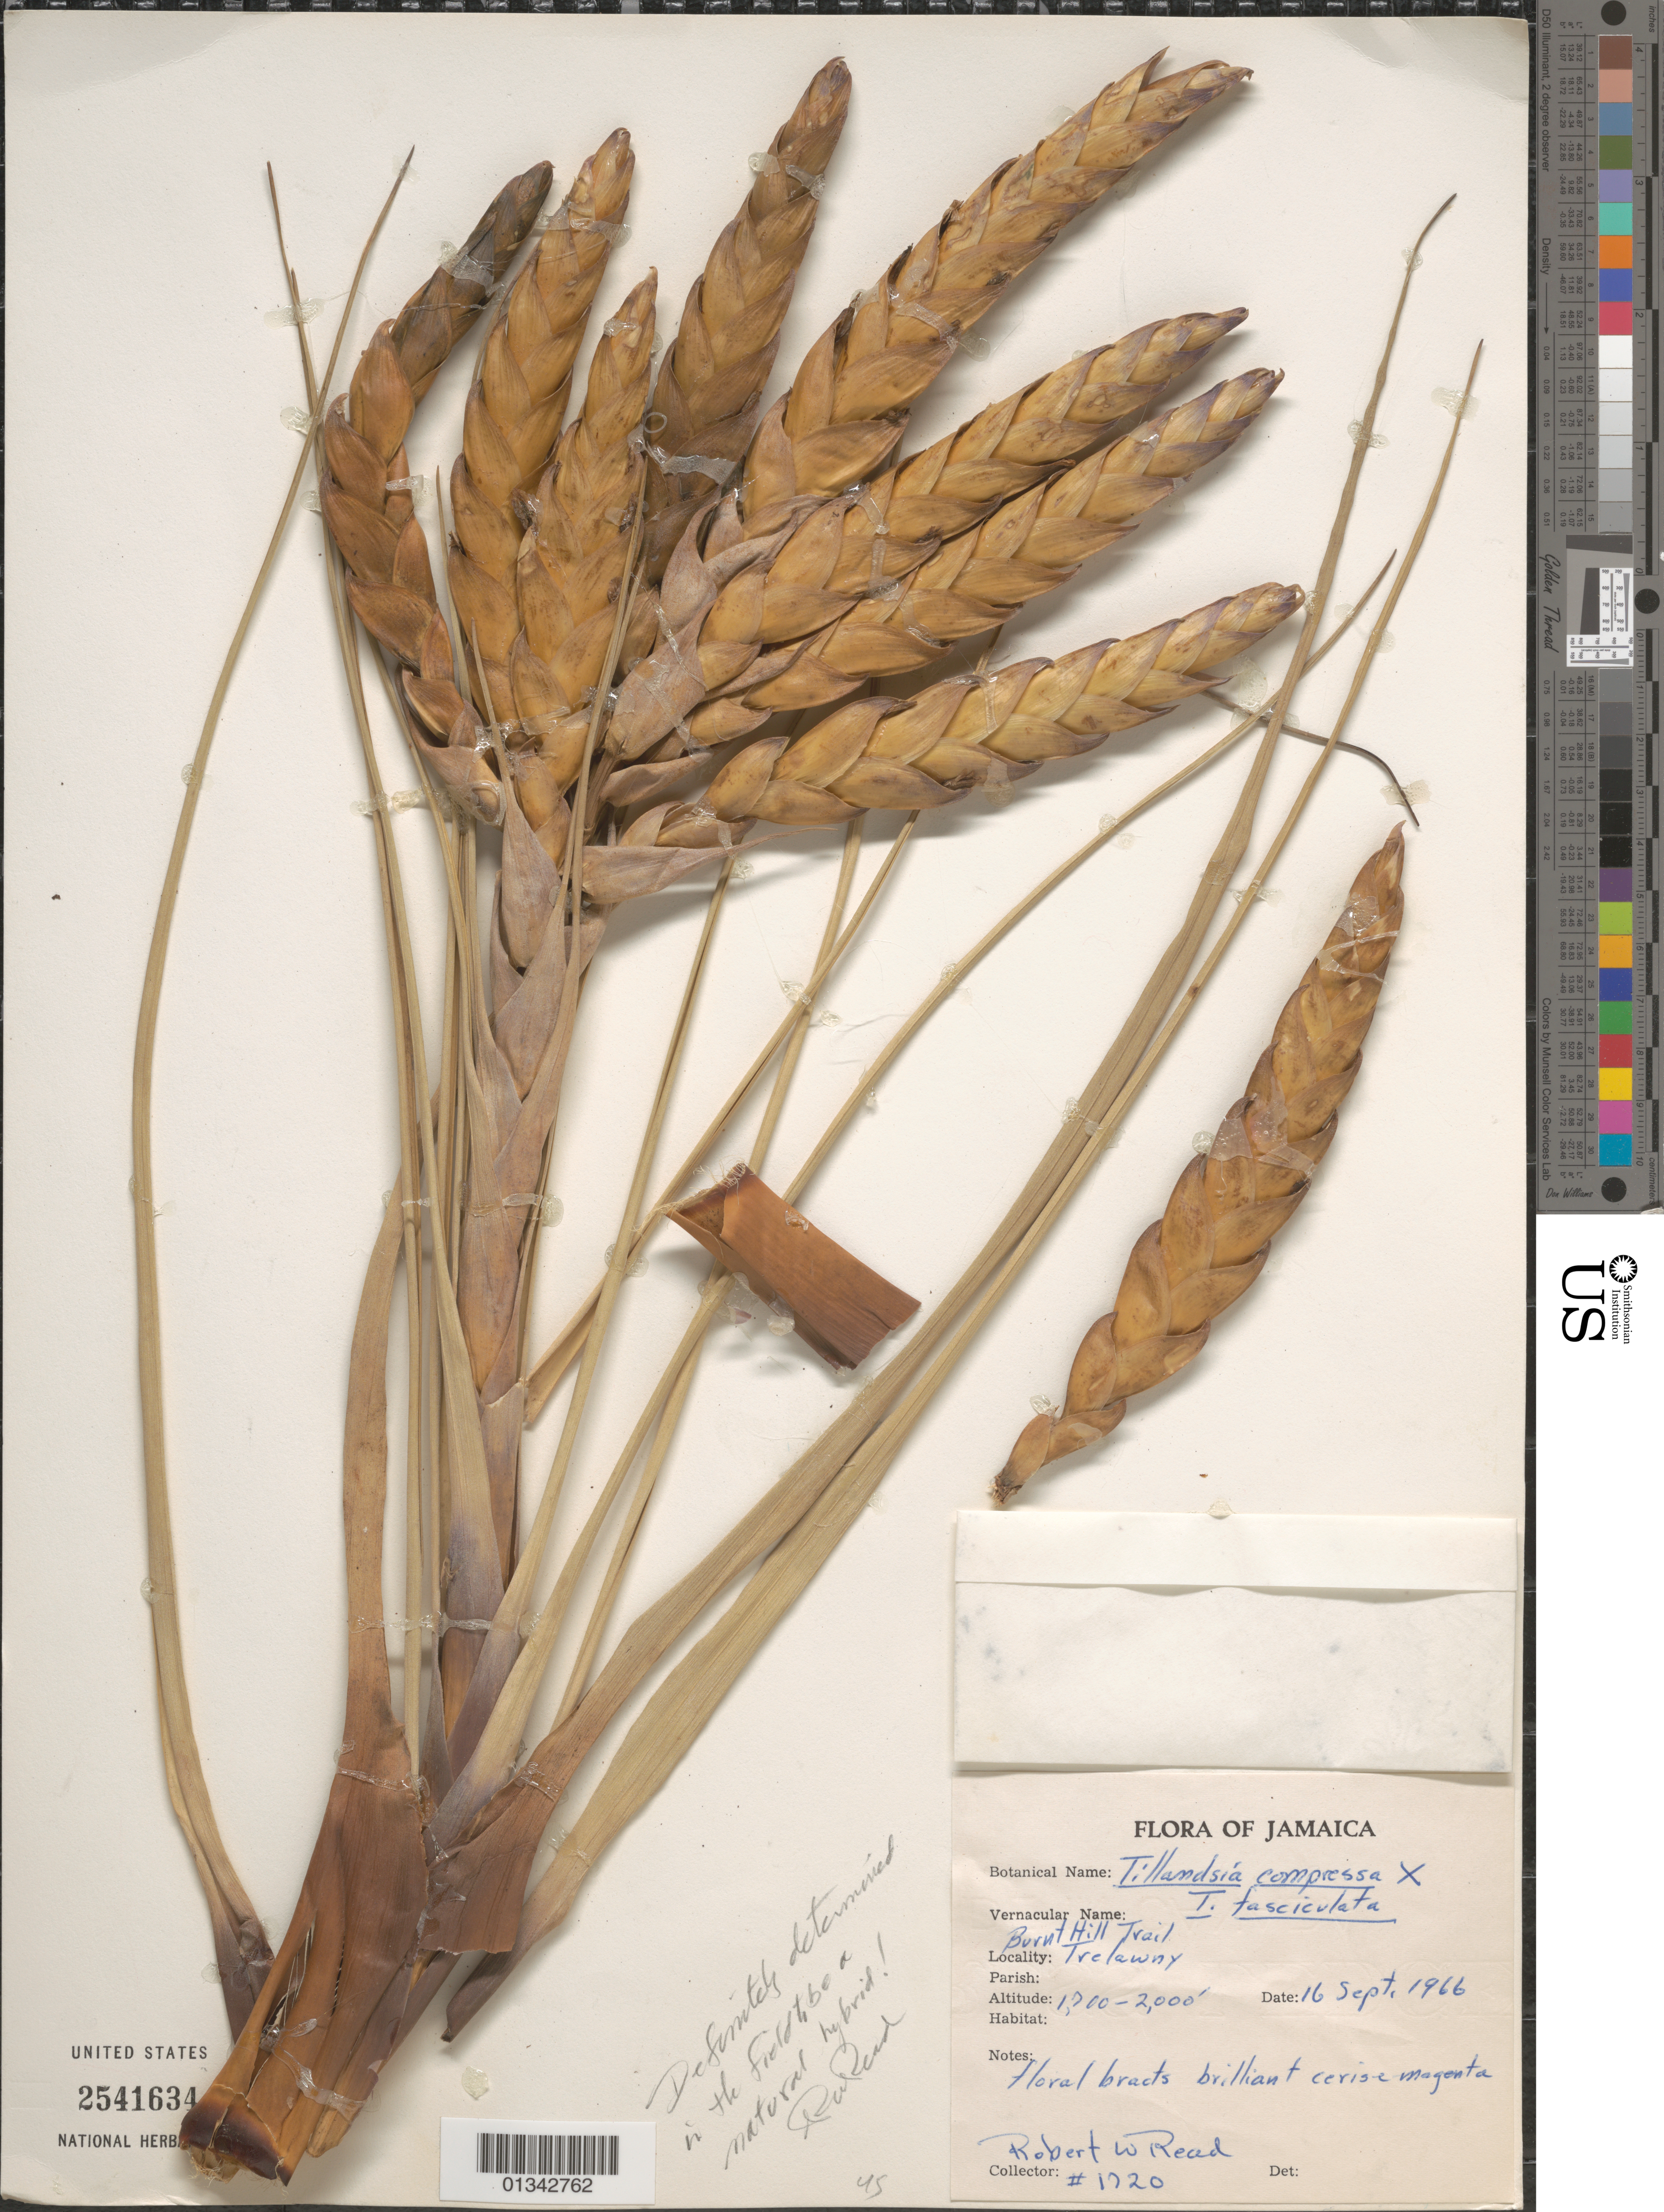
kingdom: Plantae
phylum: Tracheophyta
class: Liliopsida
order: Poales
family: Bromeliaceae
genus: Tillandsia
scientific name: Tillandsia compressa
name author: Bertero ex Schult. & Schult. f.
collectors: R. W. Read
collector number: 1720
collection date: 1966-09-16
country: Jamaica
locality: Trelawny, Burnt Hill Trail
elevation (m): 518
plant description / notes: Tillandsia compressa x T. fasciculata hybrid?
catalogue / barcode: US 2541634